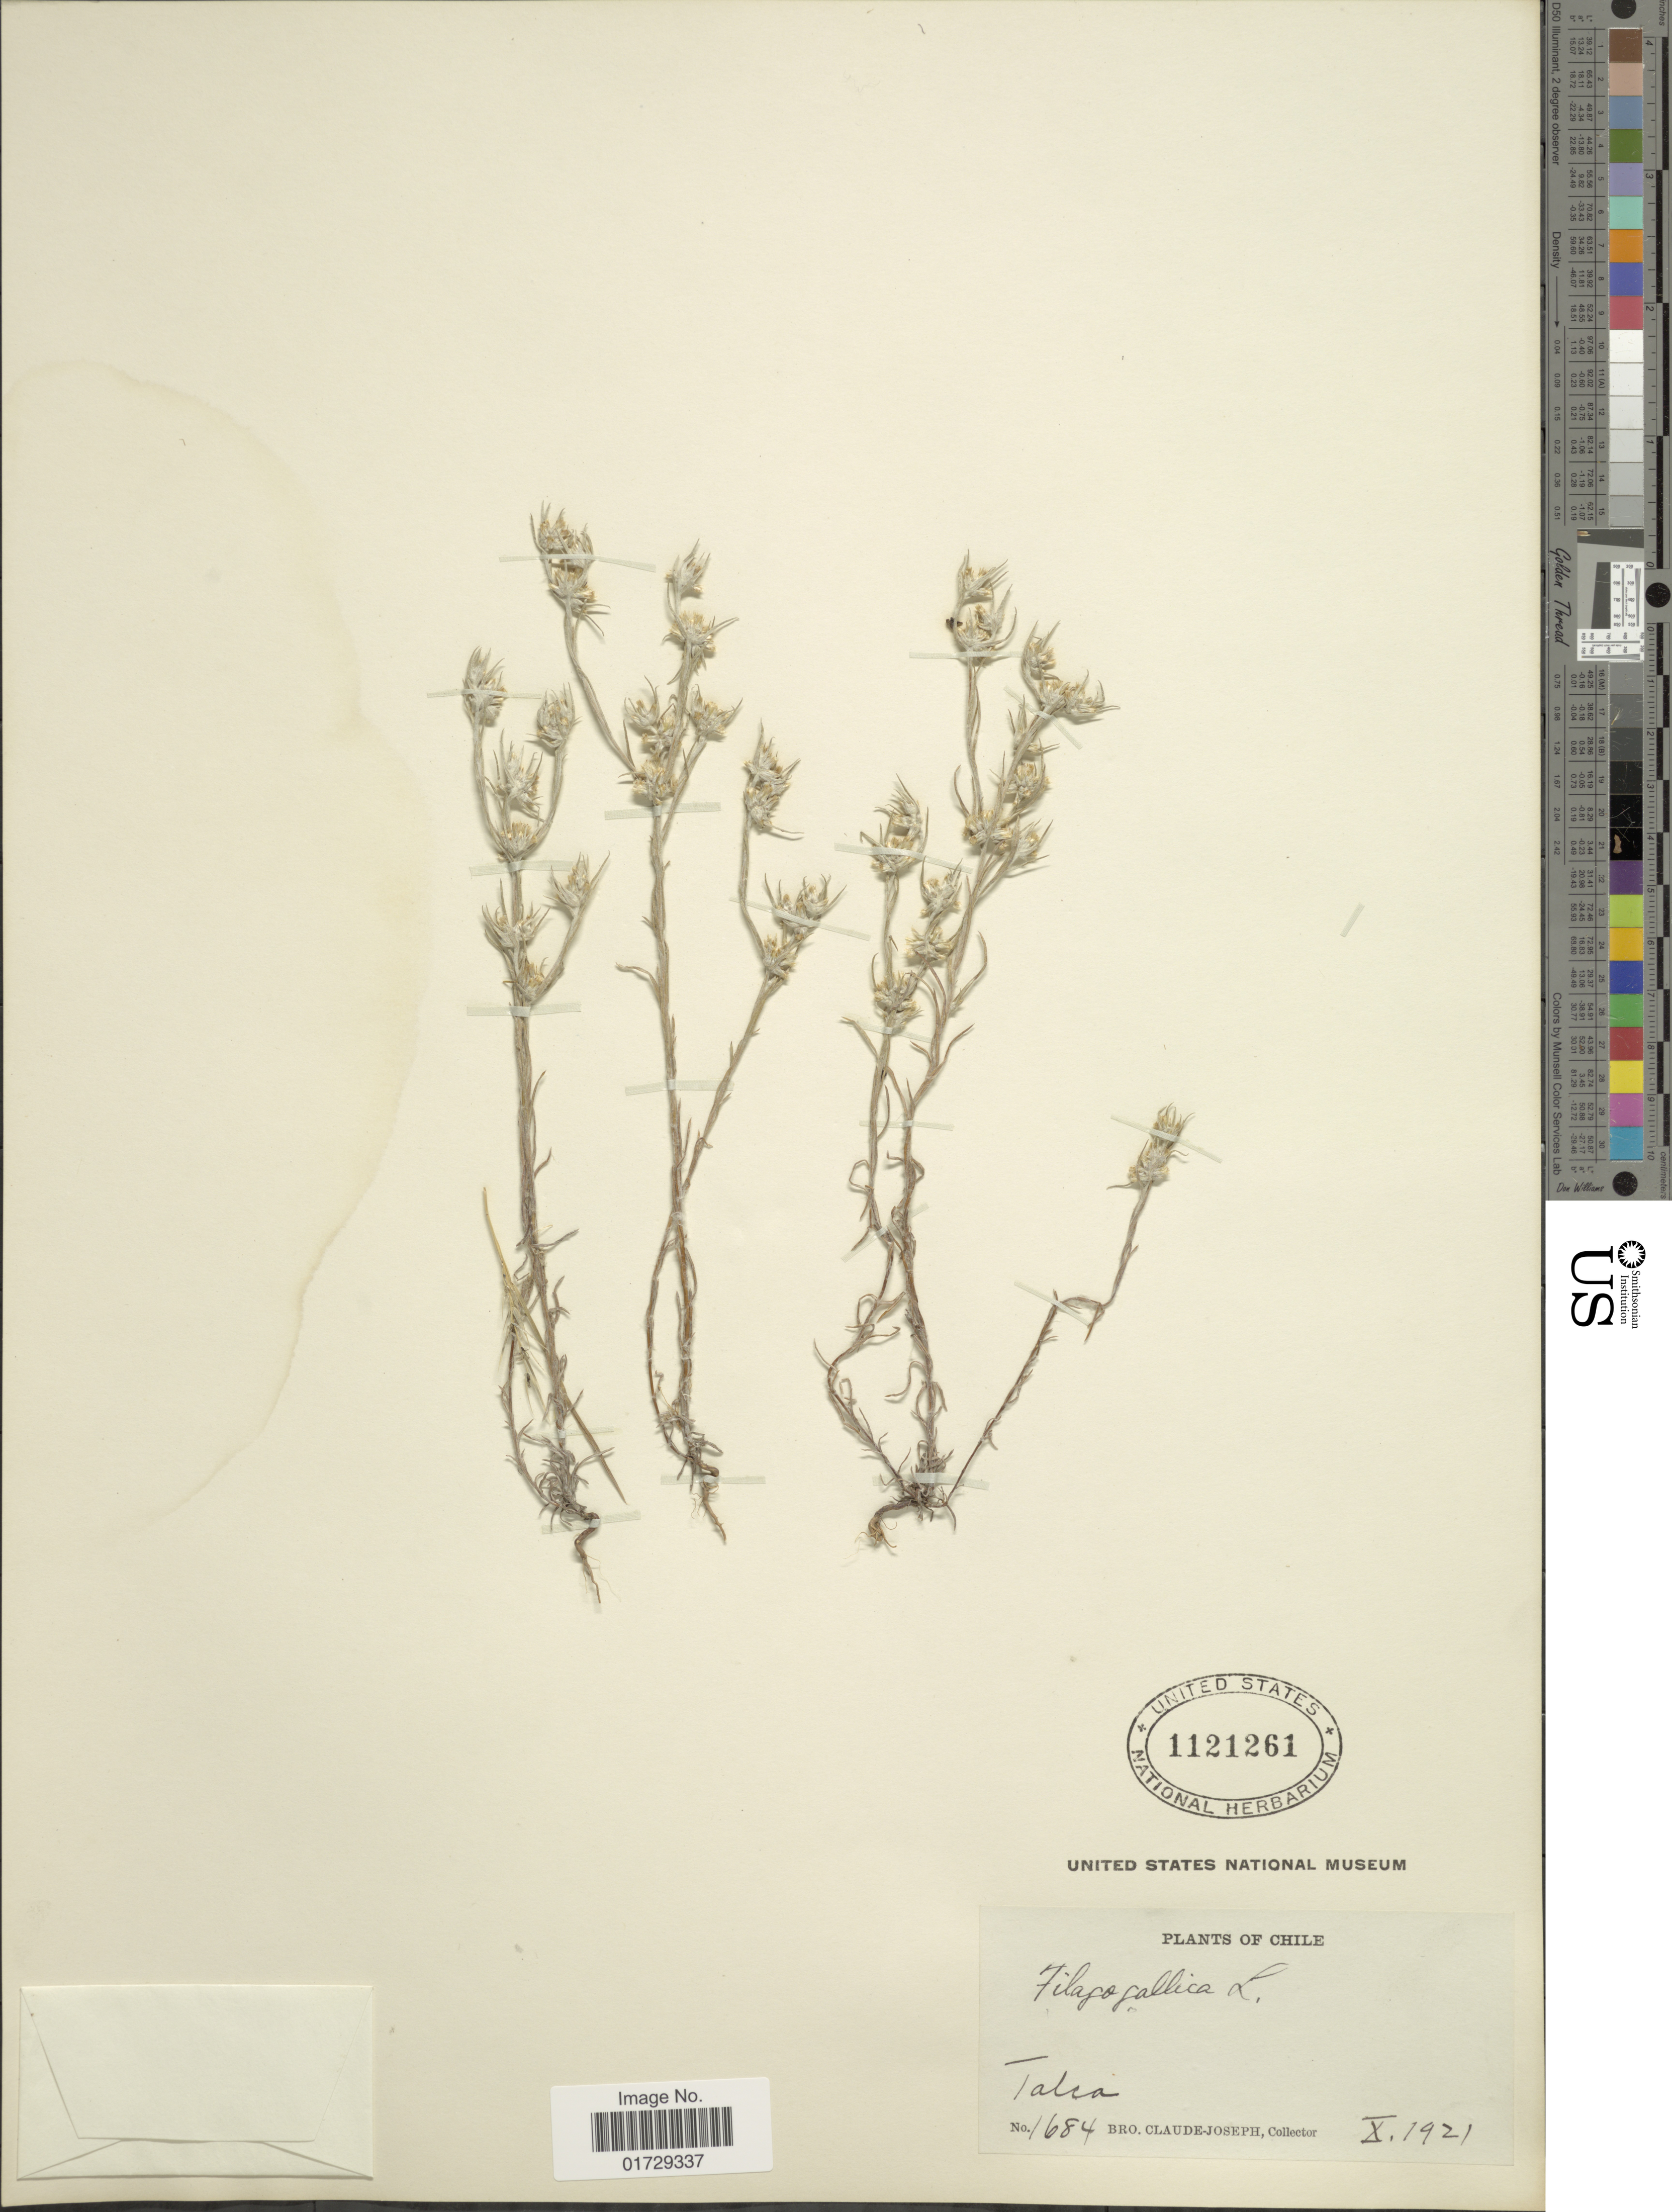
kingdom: Plantae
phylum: Tracheophyta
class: Magnoliopsida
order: Asterales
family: Asteraceae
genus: Filago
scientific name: Filago gallica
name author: L.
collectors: Bro. Claude-Joseph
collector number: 1684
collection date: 1921-10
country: Chile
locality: Talca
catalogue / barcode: US 1121261